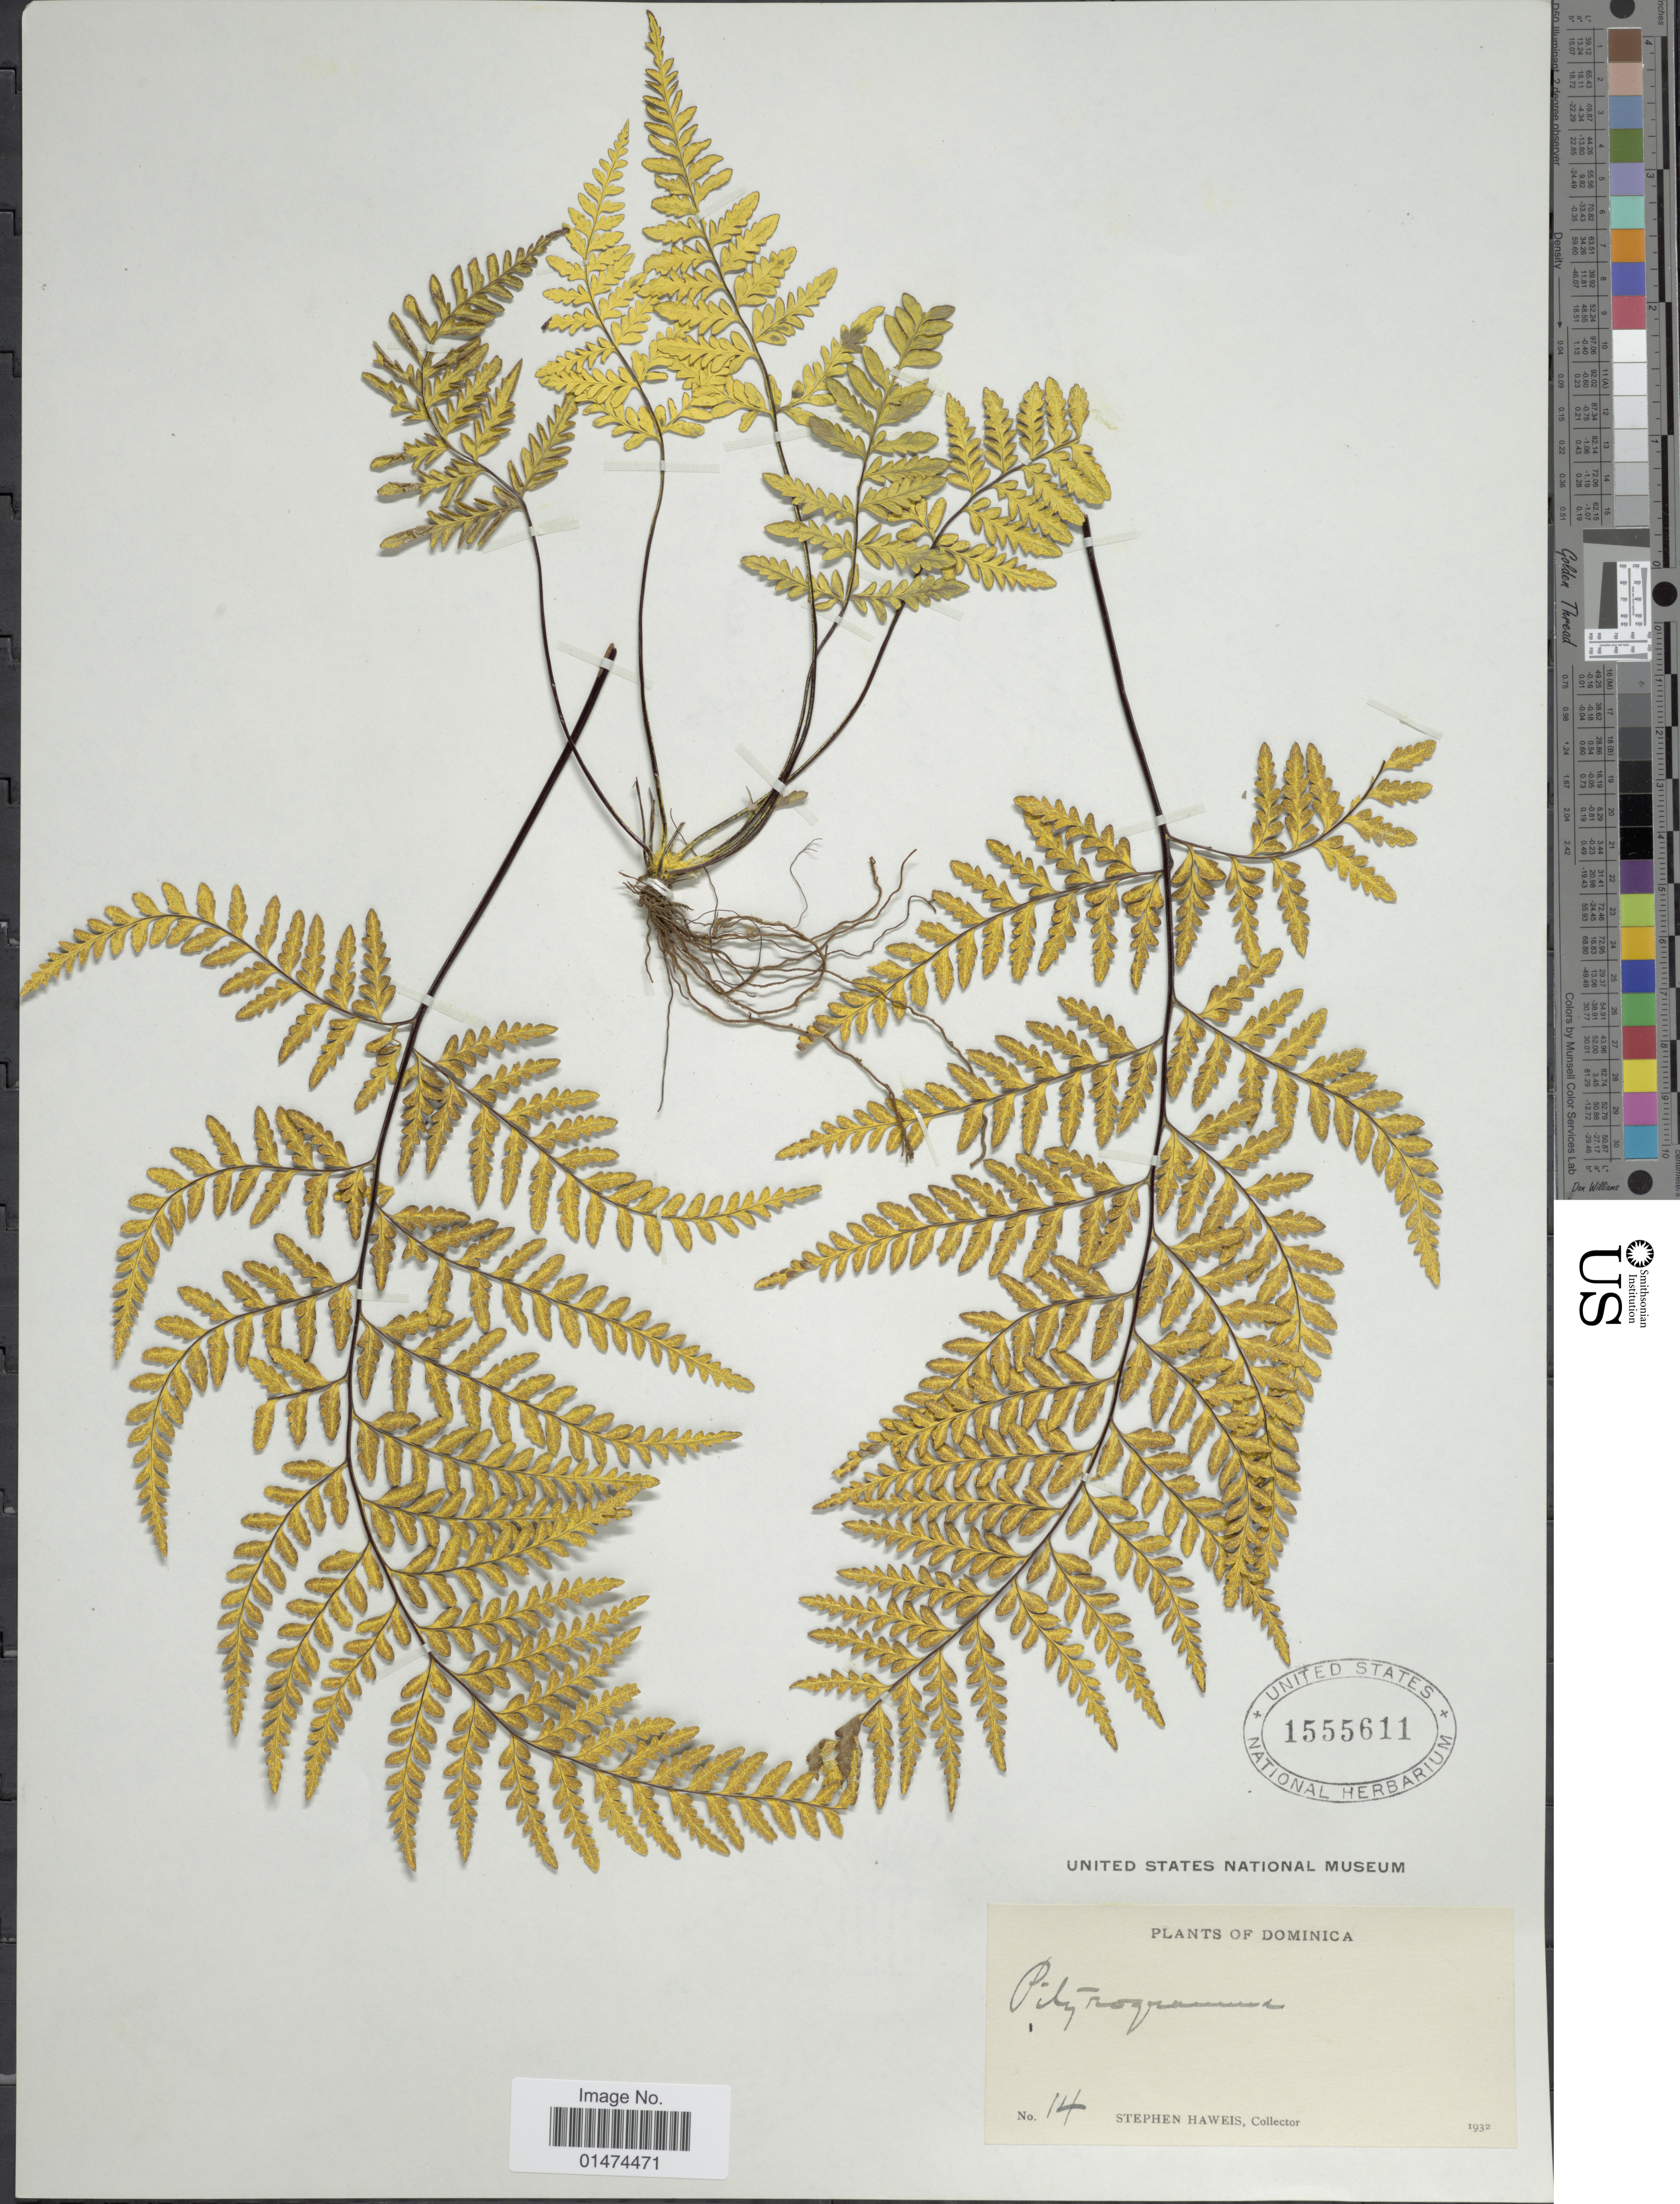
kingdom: Plantae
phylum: Tracheophyta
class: Polypodiopsida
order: Polypodiales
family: Pteridaceae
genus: Pityrogramma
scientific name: Pityrogramma chrysophylla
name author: (Sw.) Link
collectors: S. Haweis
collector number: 14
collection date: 1932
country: Dominica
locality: Dominca.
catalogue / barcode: US 1555611